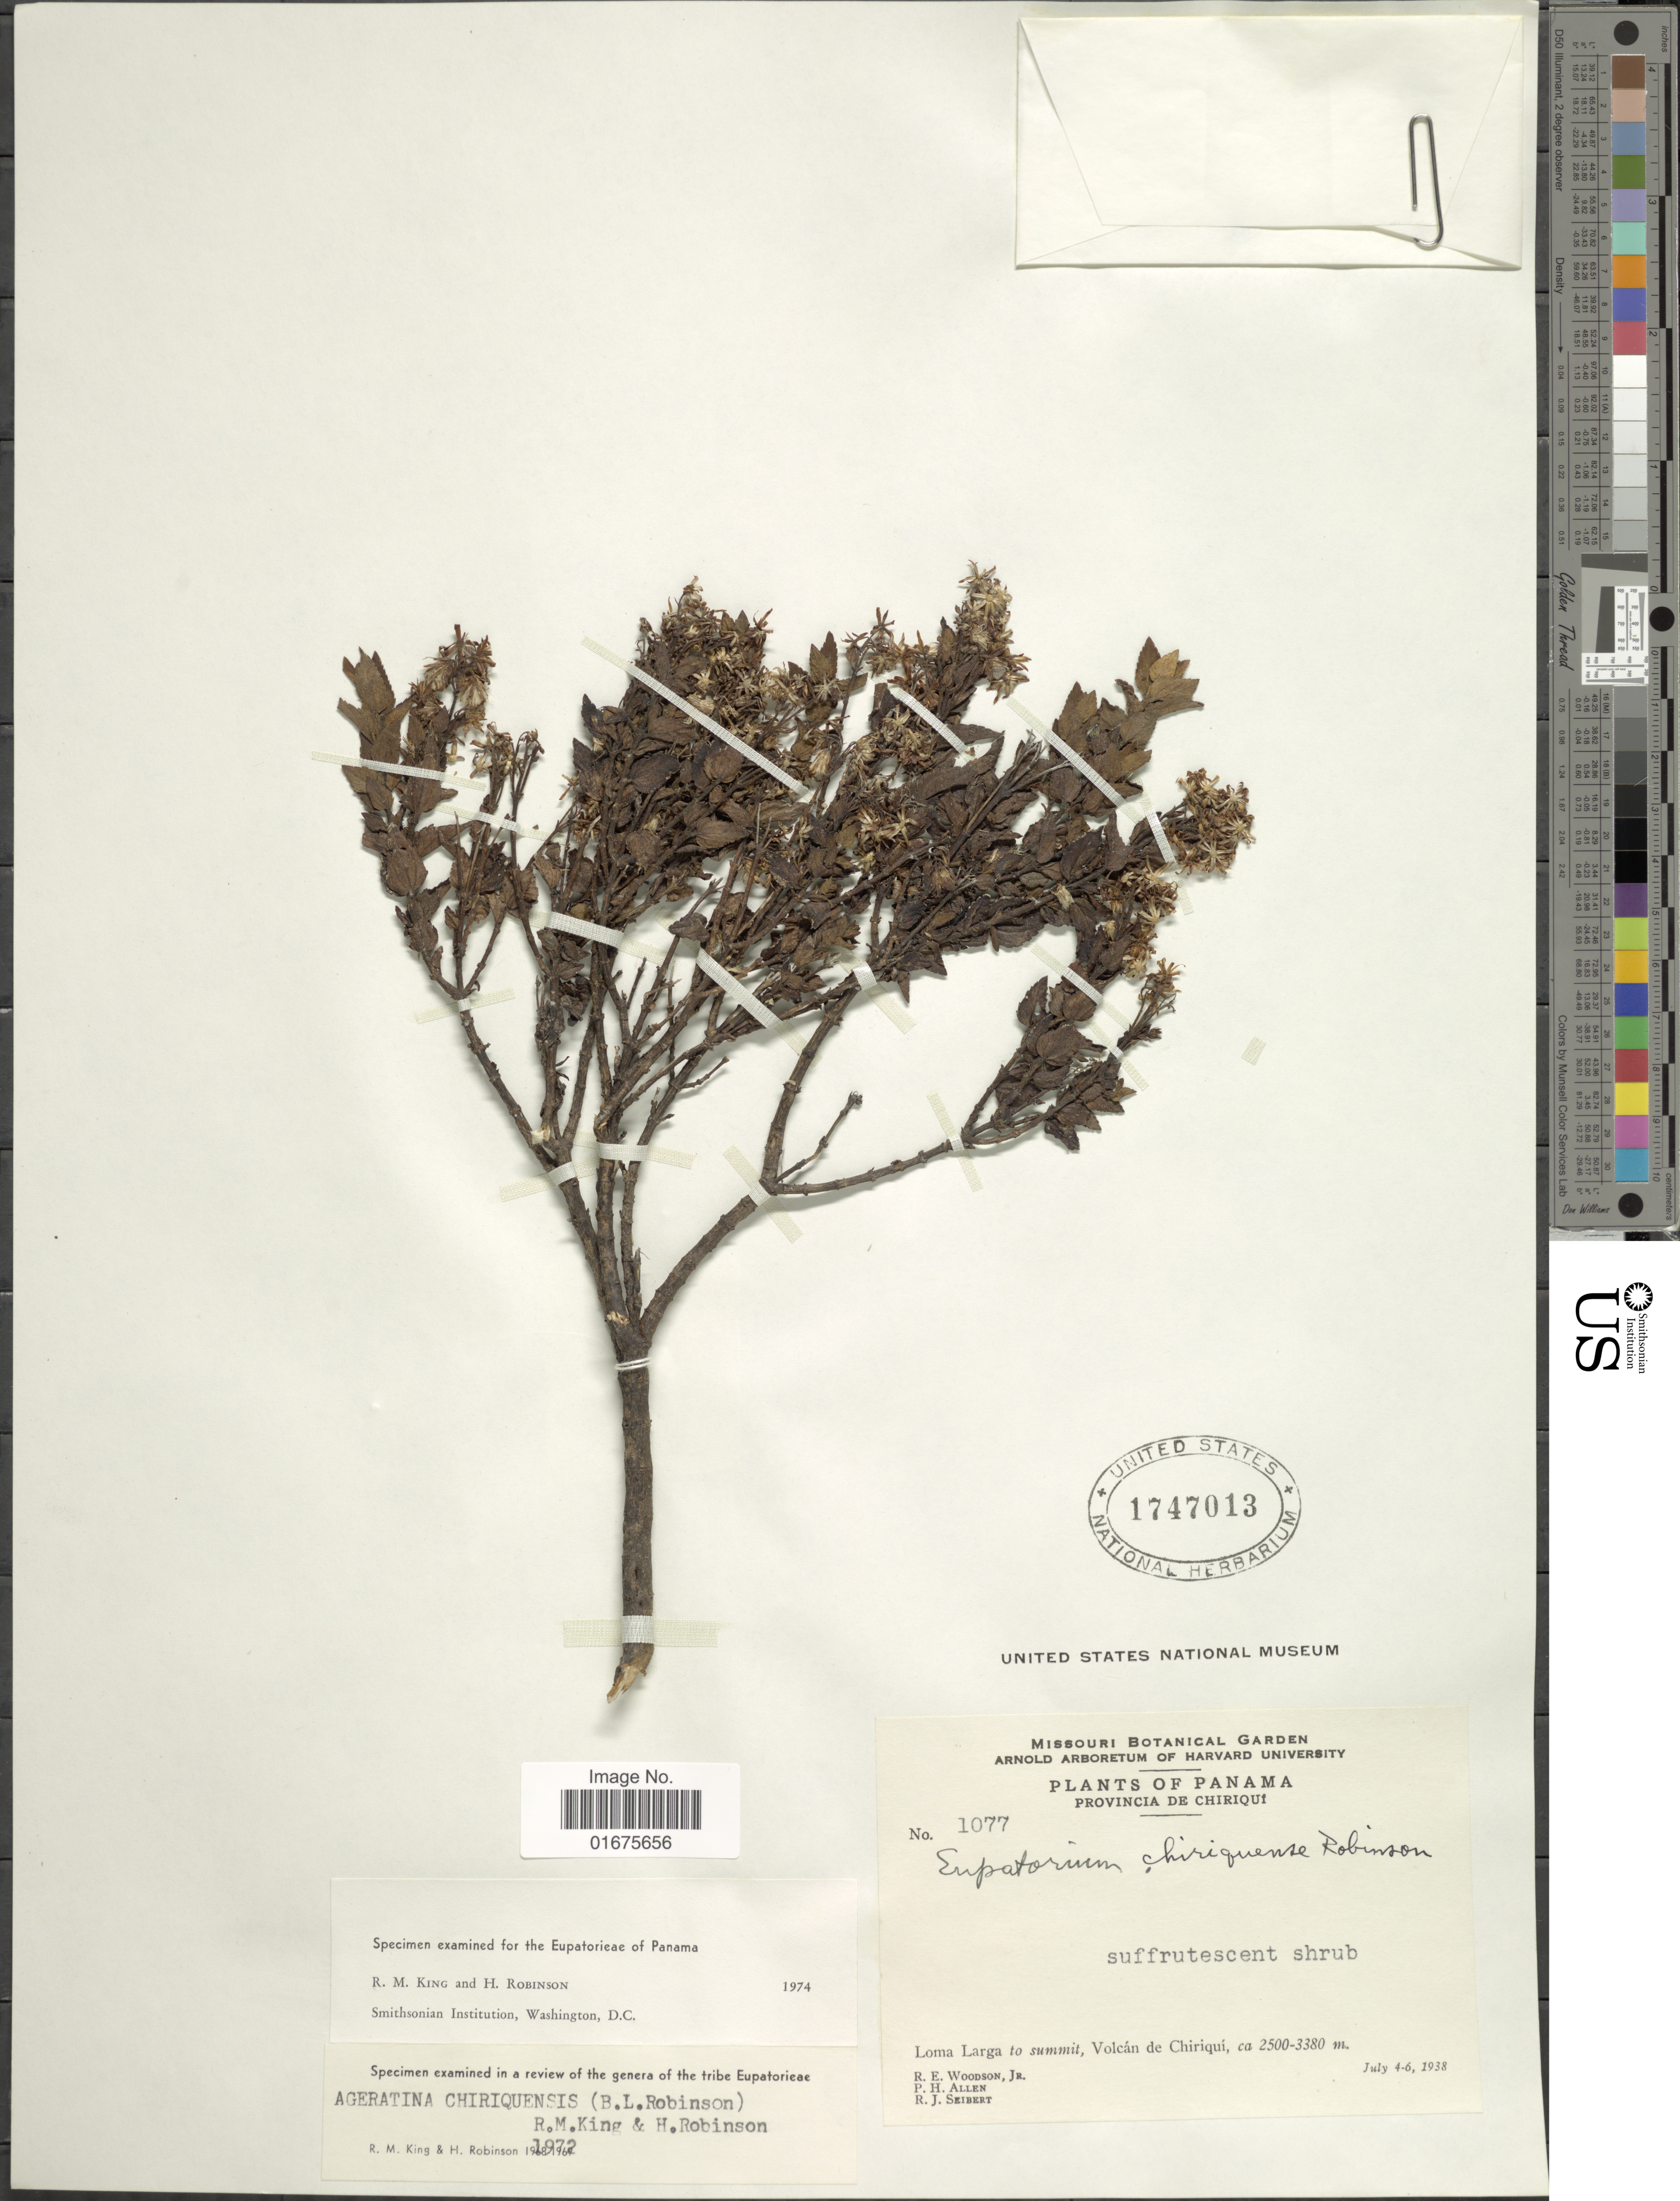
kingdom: Plantae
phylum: Tracheophyta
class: Magnoliopsida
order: Asterales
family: Asteraceae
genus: Ageratina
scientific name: Ageratina chiriquensis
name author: (B.L. Rob.) R.M. King & H. Rob.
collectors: R. E. Woodson, P. H. Allen & R. J. Seibert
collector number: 1077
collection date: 1938-07-04/1938-07-06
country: Panama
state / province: Chiriqui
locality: Loma Larga to summit, Volcan de Chiriqui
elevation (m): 2500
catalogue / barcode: US 1747013